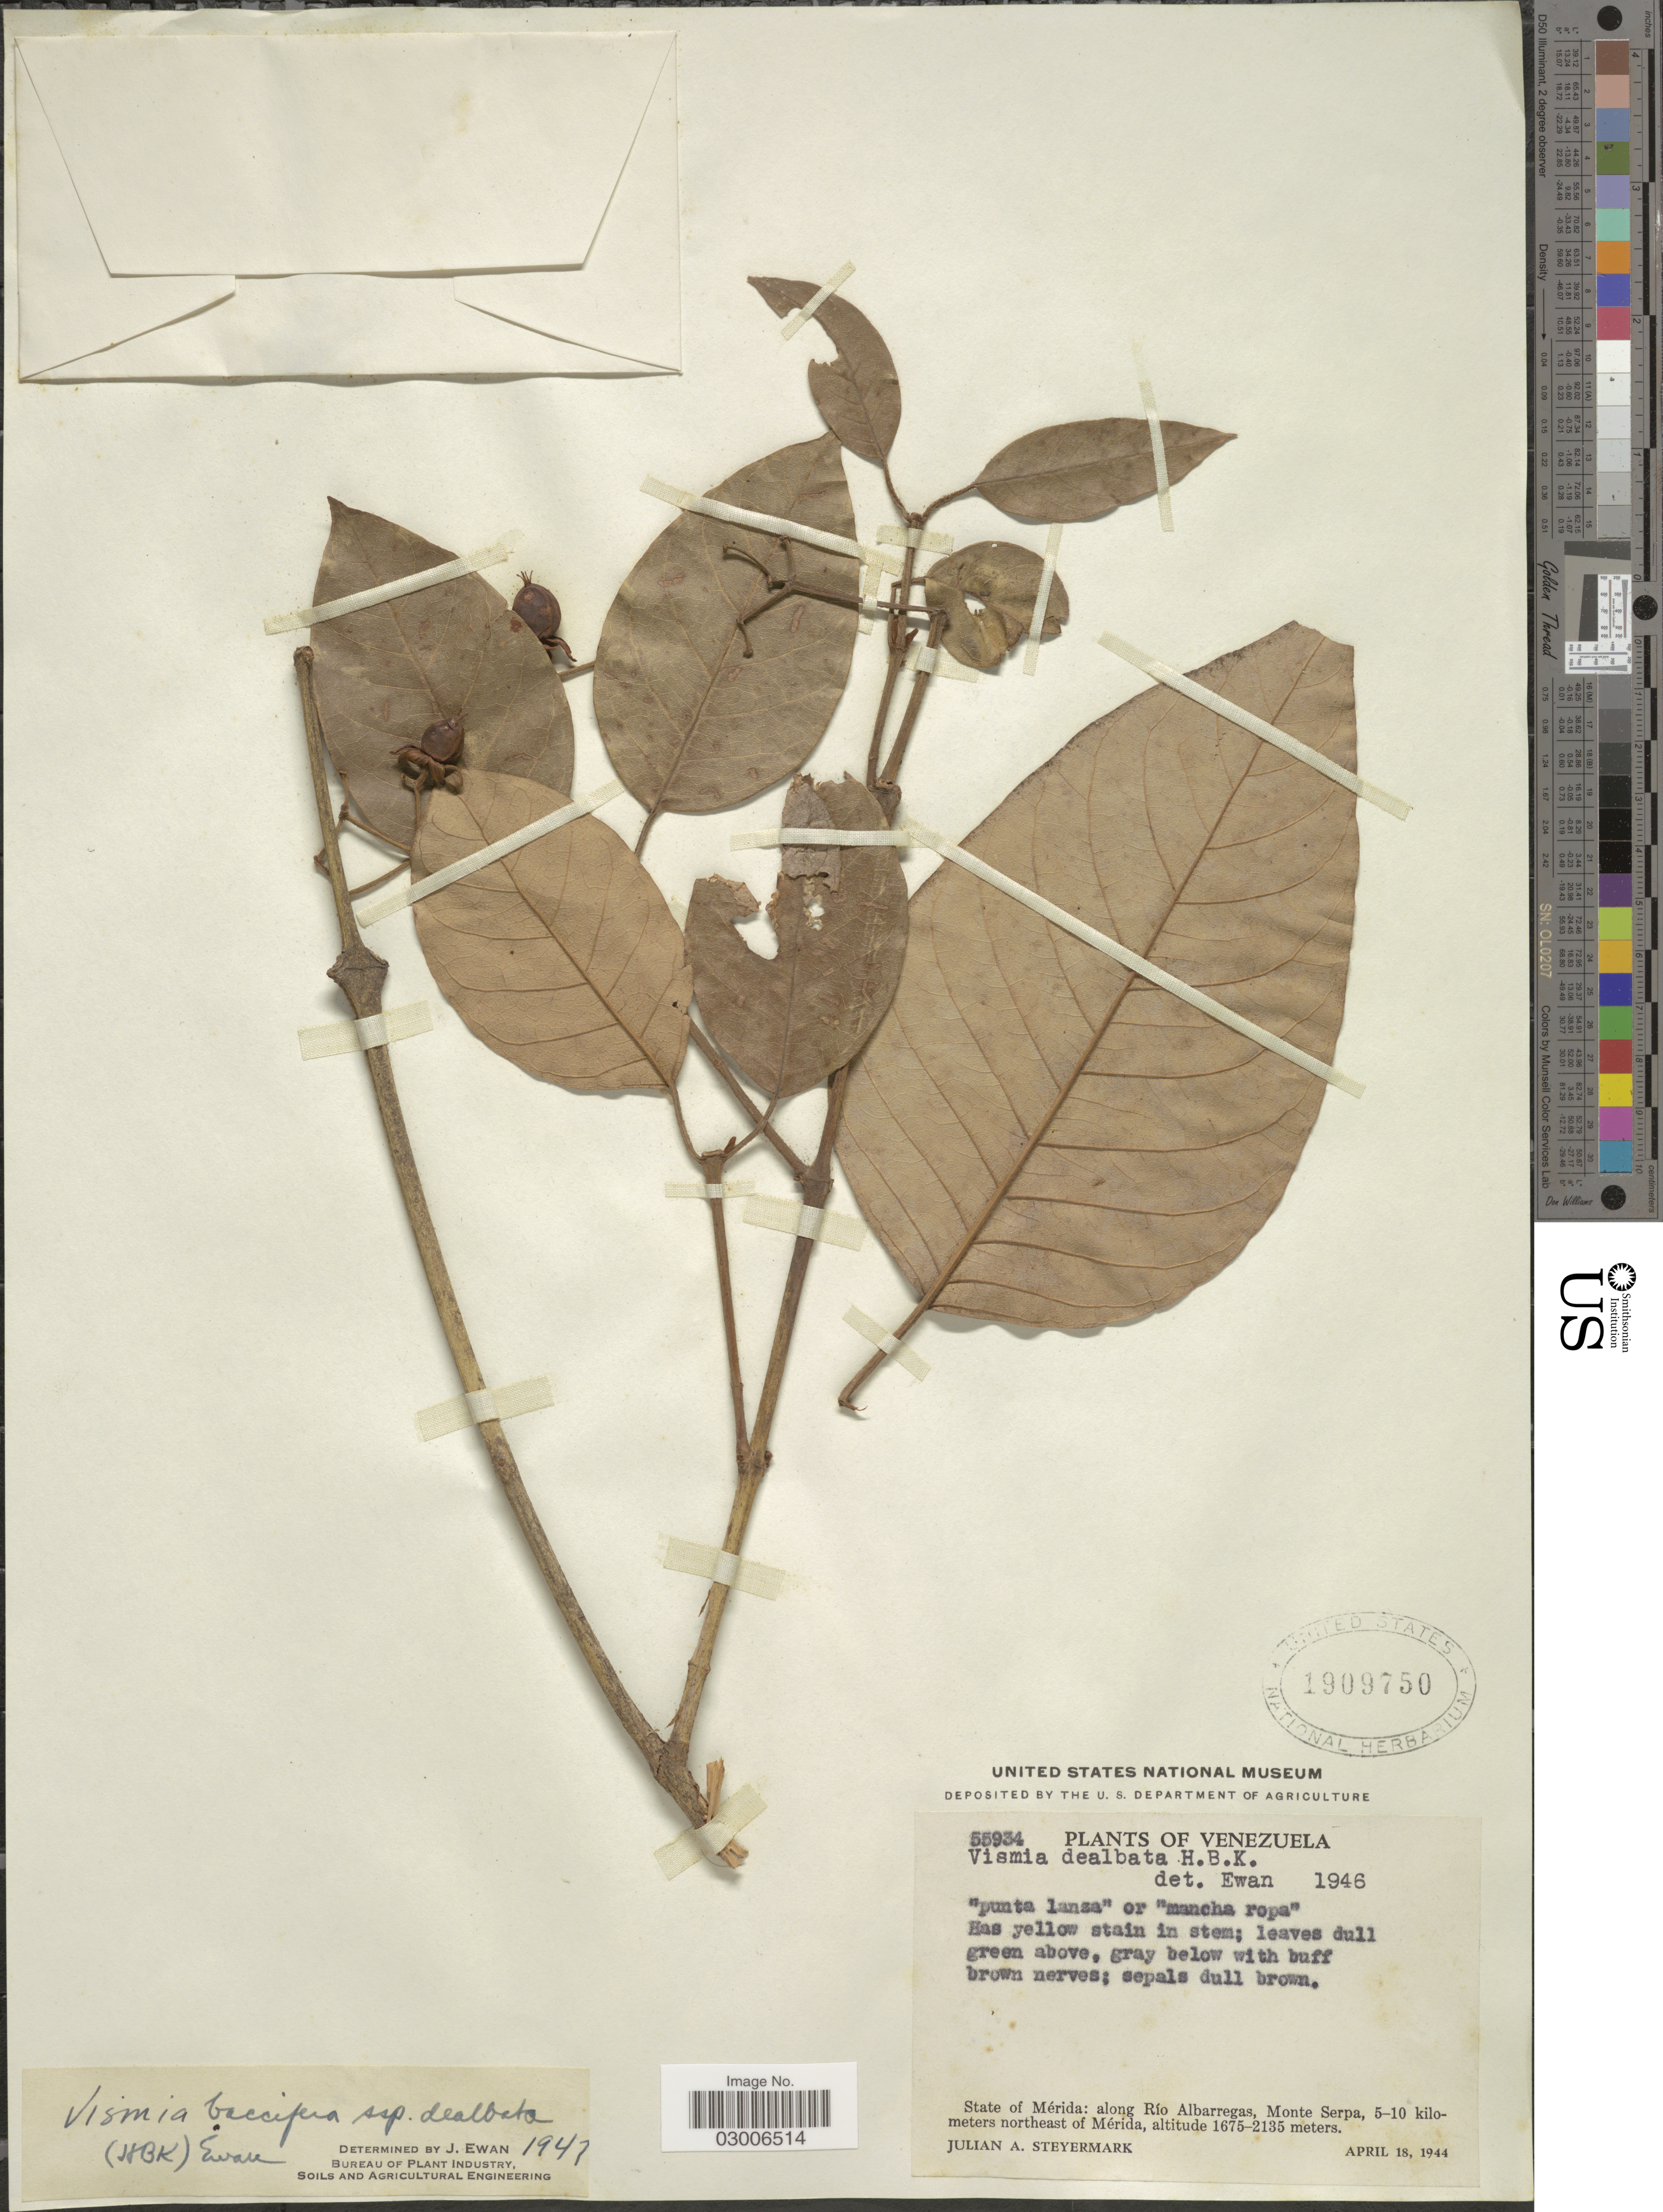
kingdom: Plantae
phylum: Tracheophyta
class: Magnoliopsida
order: Malpighiales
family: Hypericaceae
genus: Vismia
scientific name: Vismia baccifera subsp. dealbata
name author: (Kunth) Ewan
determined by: Ewan, J.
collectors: J. Steyermark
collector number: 55934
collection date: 1944-04-18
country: Venezuela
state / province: Mérida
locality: Along Río Albarregas, Monte Serpa, 5-10 kilometers northeast of Mérida.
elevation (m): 1675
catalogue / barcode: US 1909750